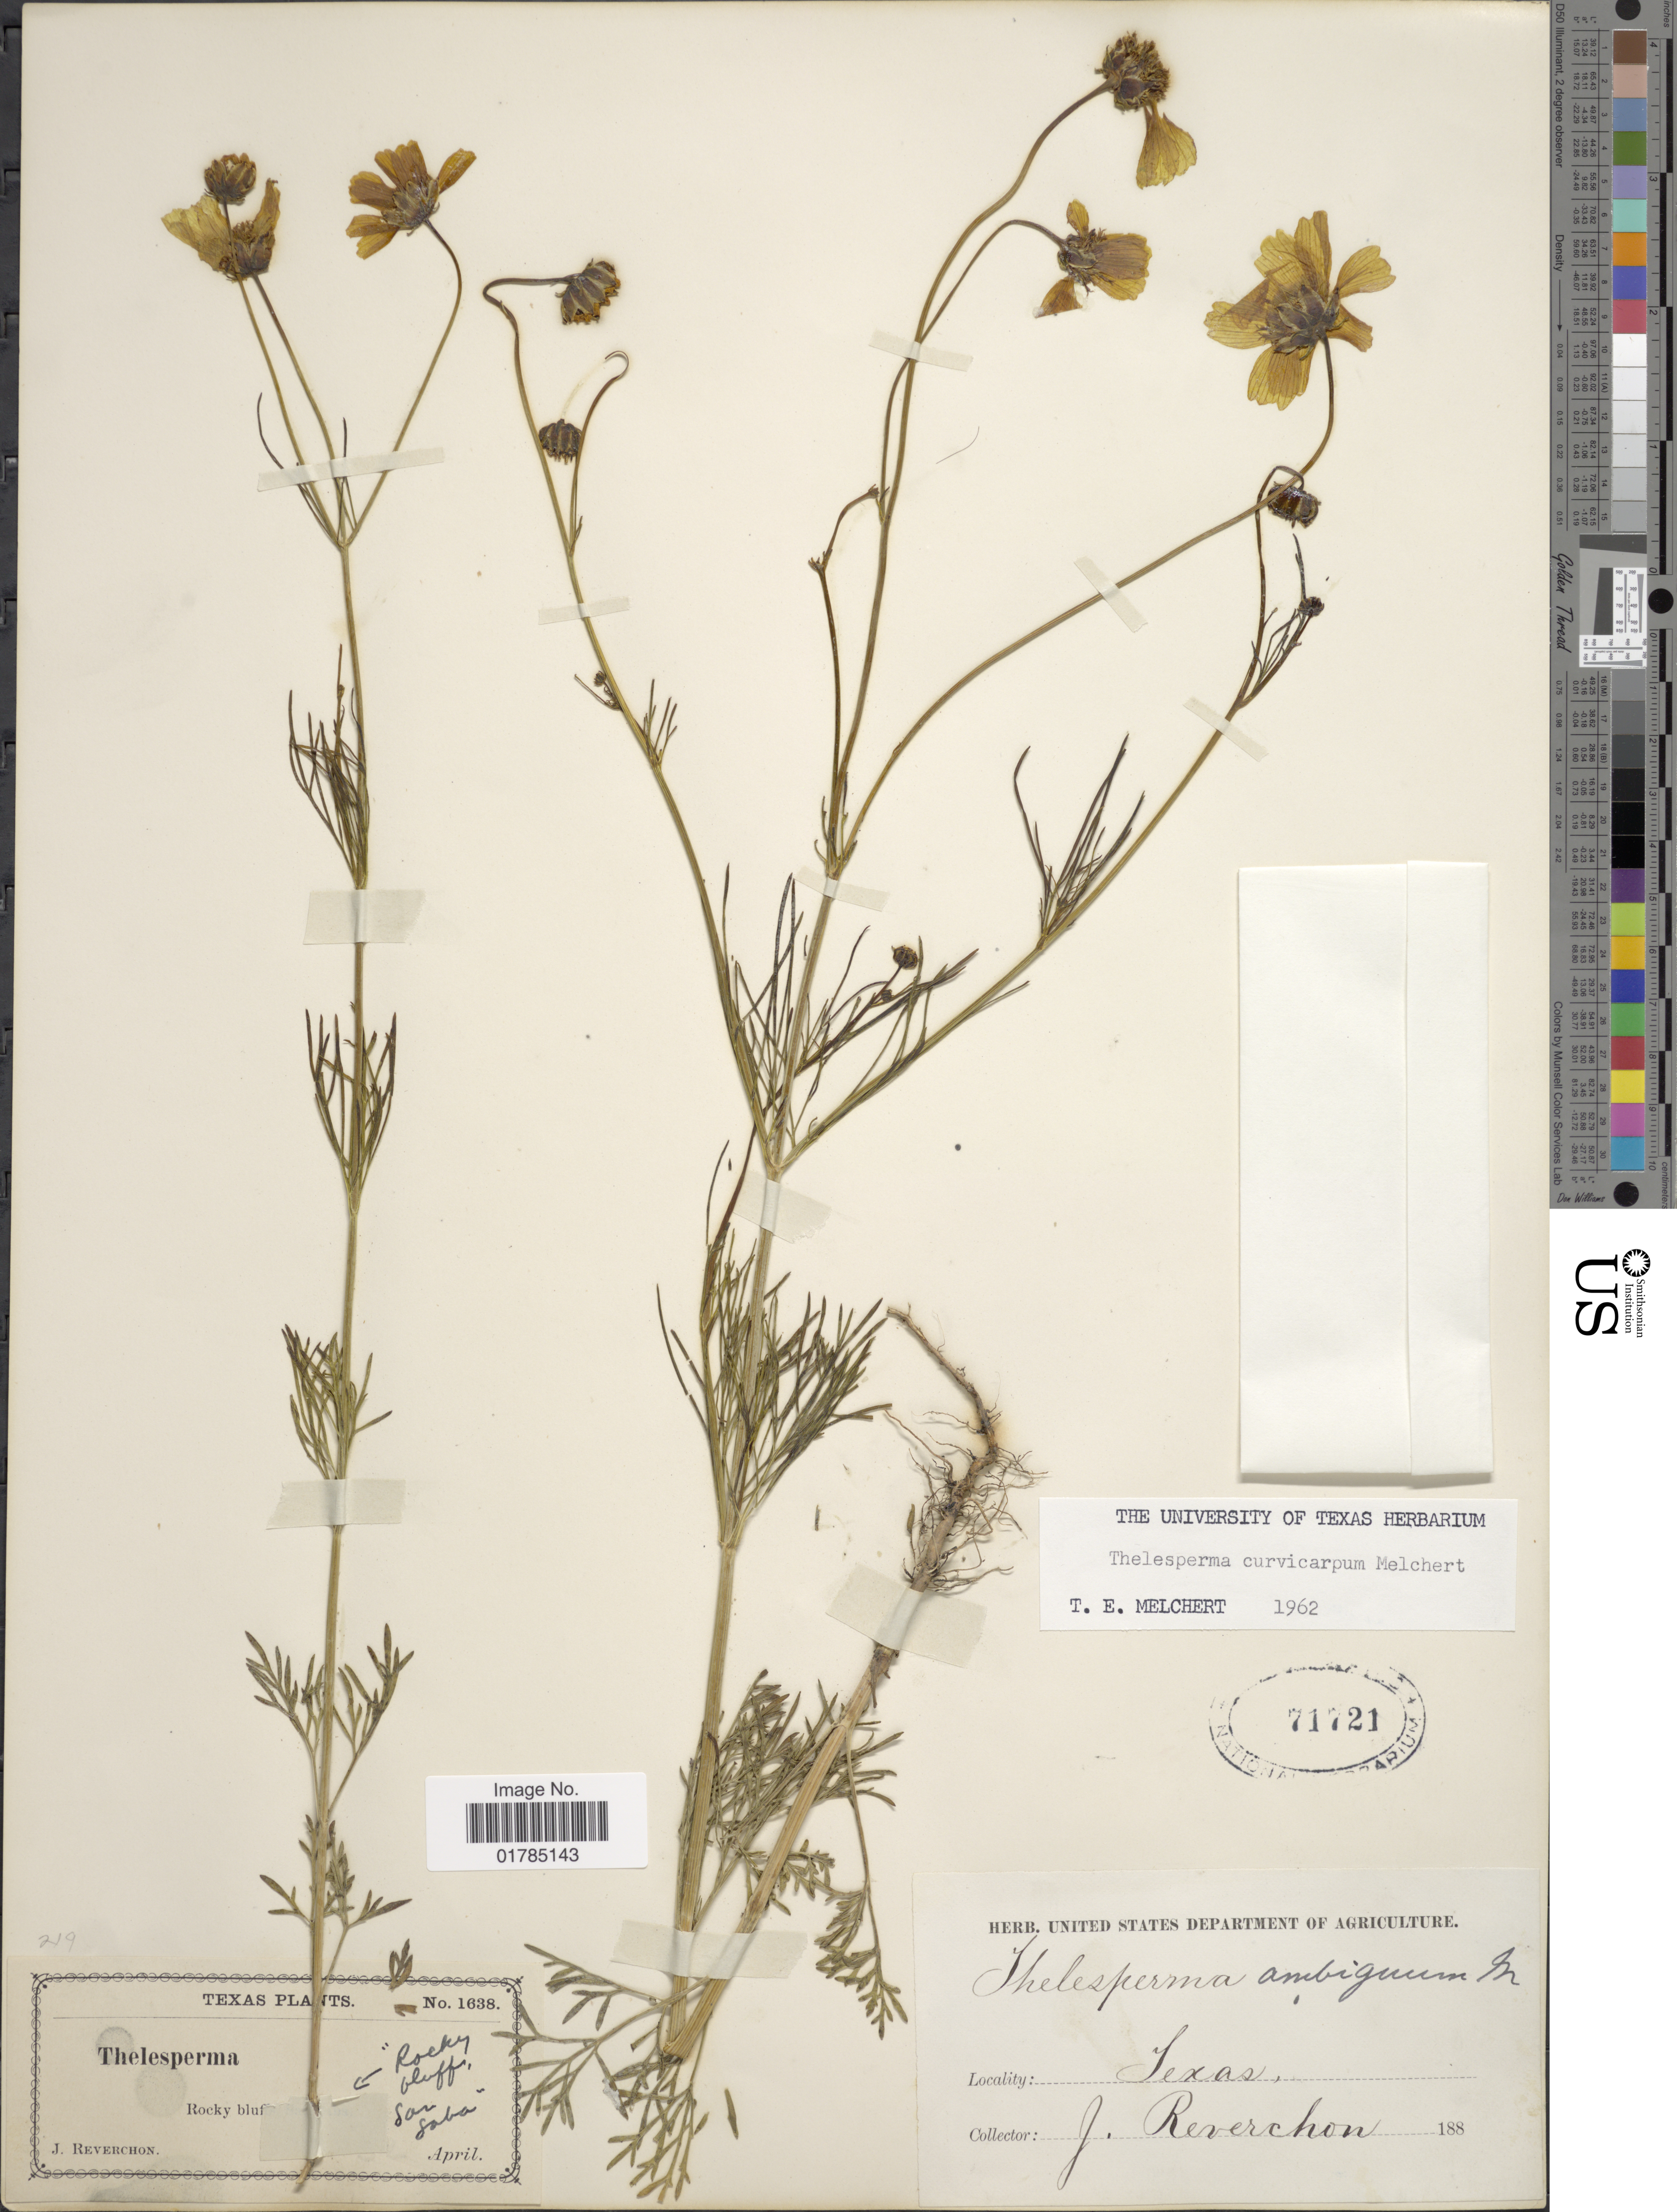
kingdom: Plantae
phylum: Tracheophyta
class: Magnoliopsida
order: Asterales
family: Asteraceae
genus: Thelesperma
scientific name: Thelesperma curvicarpum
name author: (Melchert)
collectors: J. Reverchon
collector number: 1638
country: United States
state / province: Texas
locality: Rocky Bluffs, San Saba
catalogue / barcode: US 71721